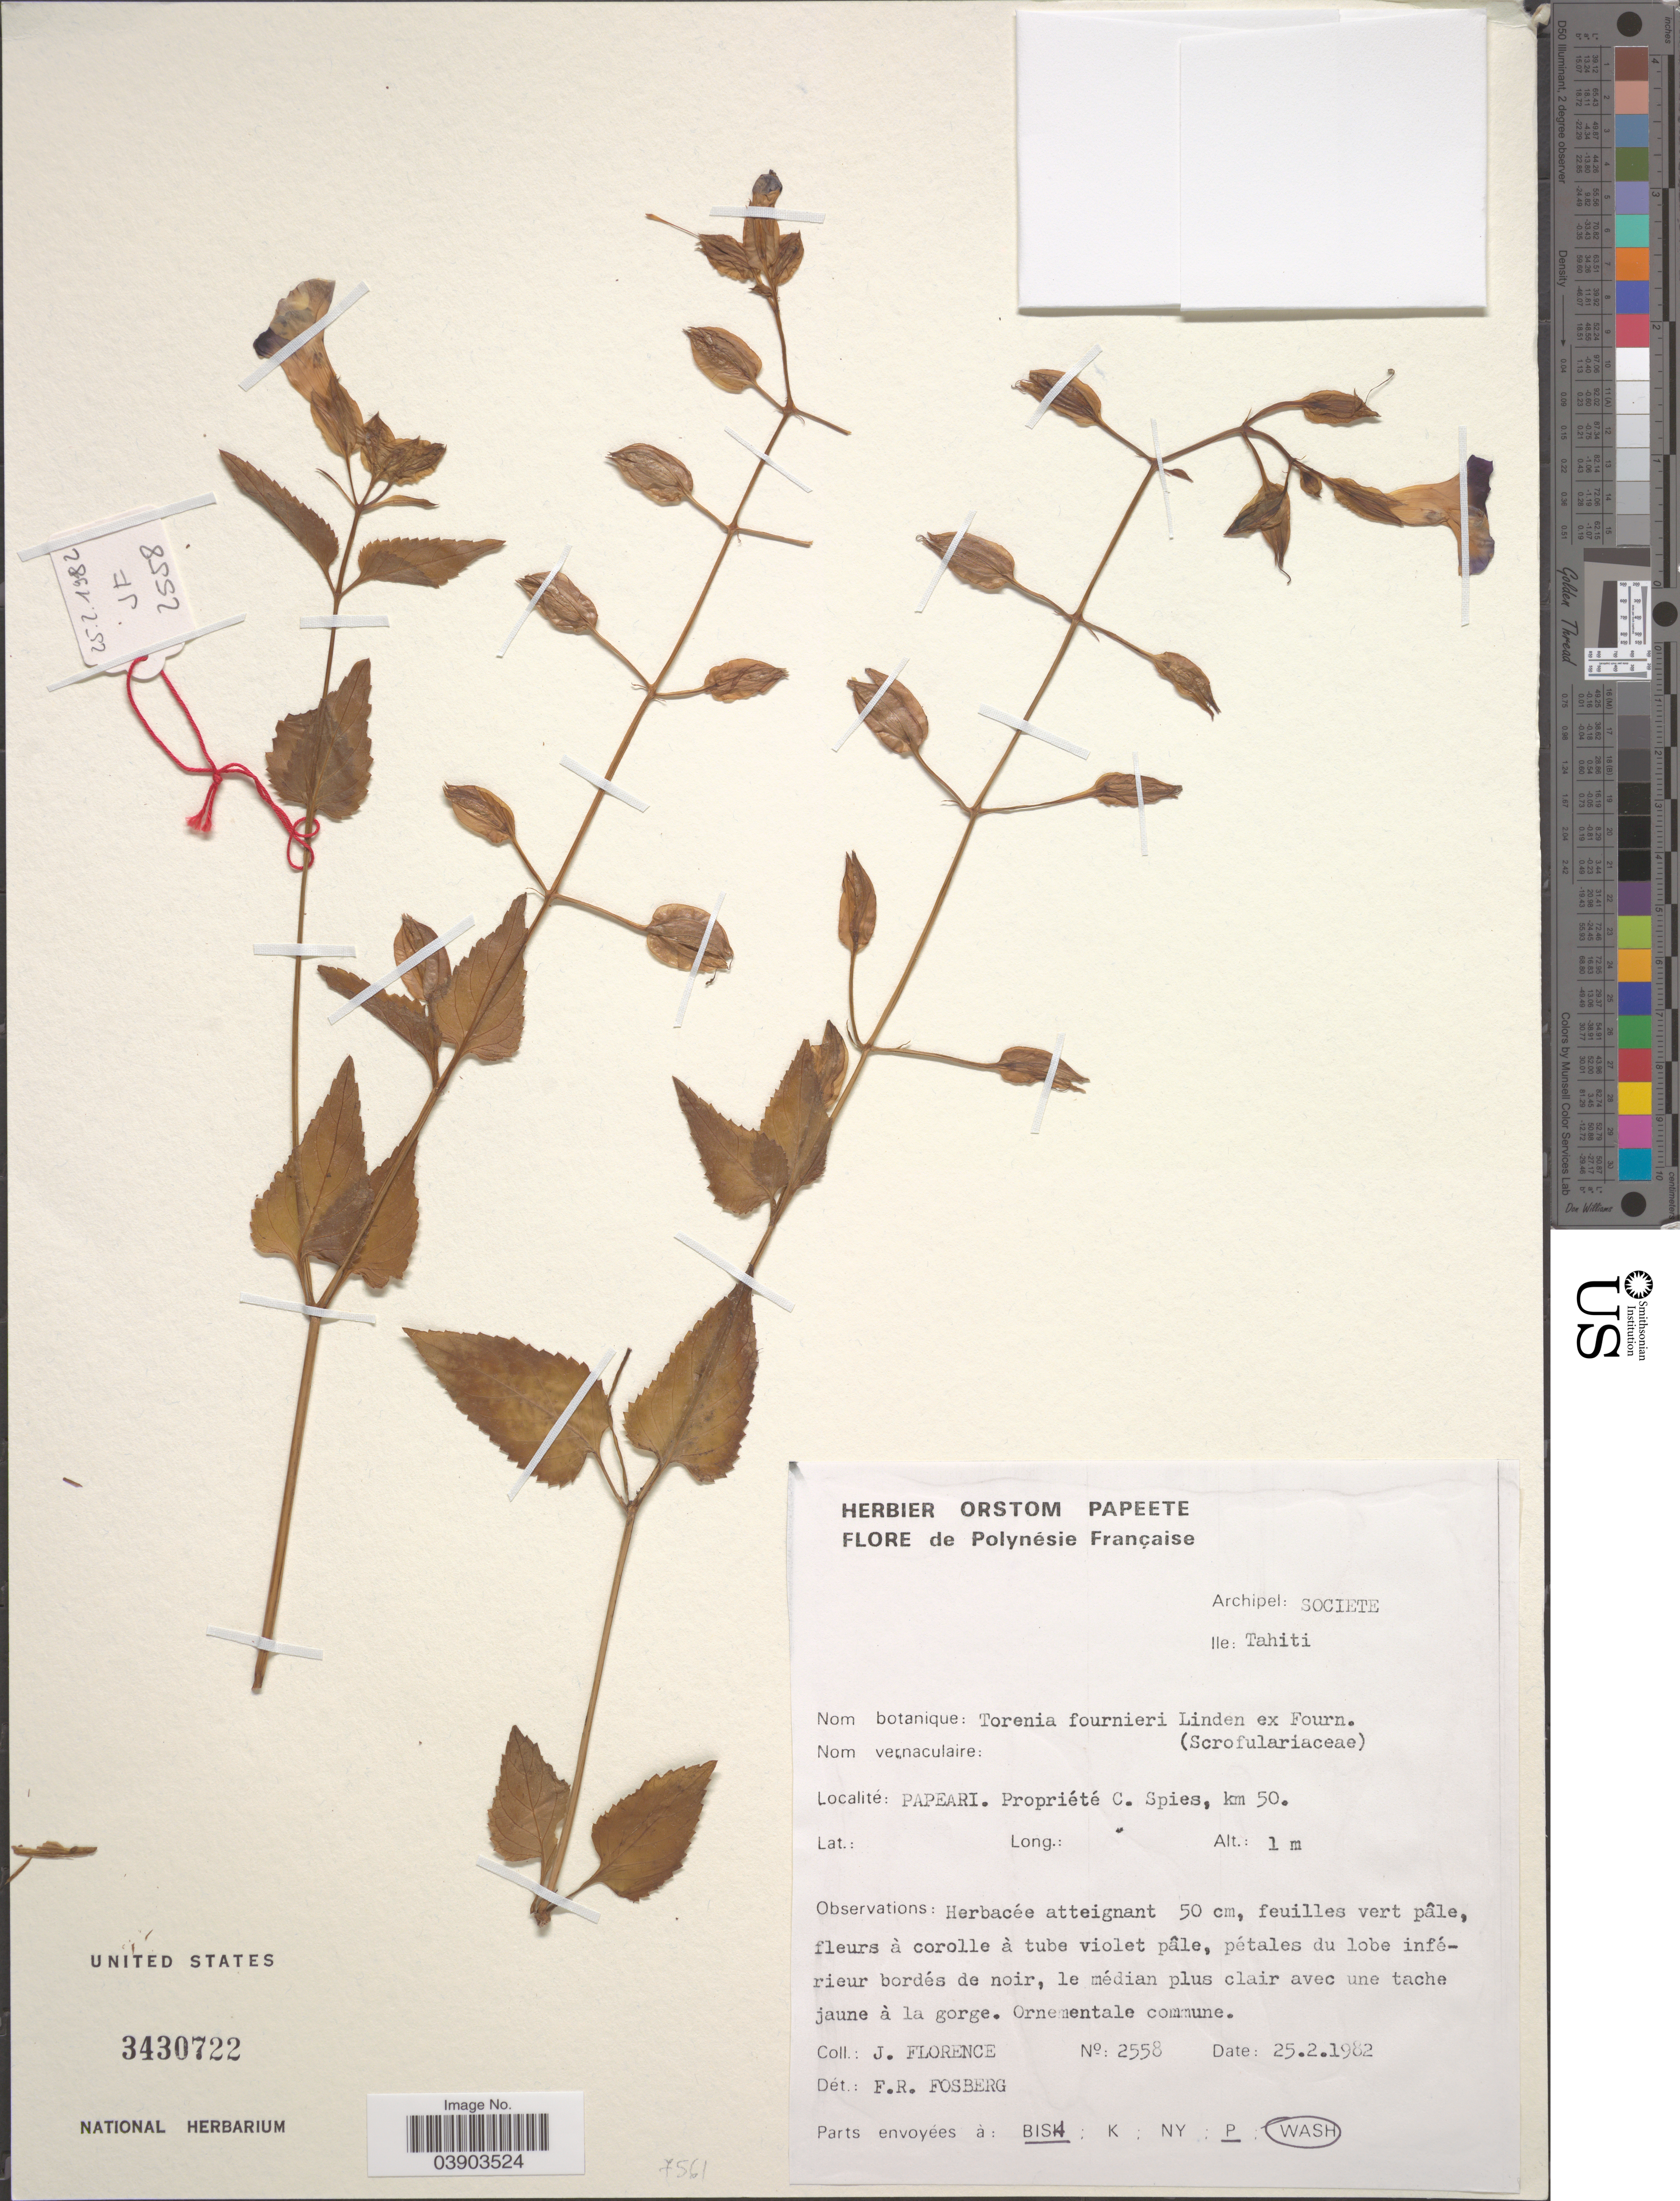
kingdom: Plantae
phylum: Tracheophyta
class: Magnoliopsida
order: Lamiales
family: Linderniaceae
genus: Torenia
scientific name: Torenia fournieri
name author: Linden ex E. Fourn.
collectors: J. Florence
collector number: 2558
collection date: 1982-02-25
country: French Polynesia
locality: Polynésie Française. Archipel: Societe. Ile: Tahiti. Papeari. Propriété C. Spies, km 50.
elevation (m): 1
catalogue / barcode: US 3430722